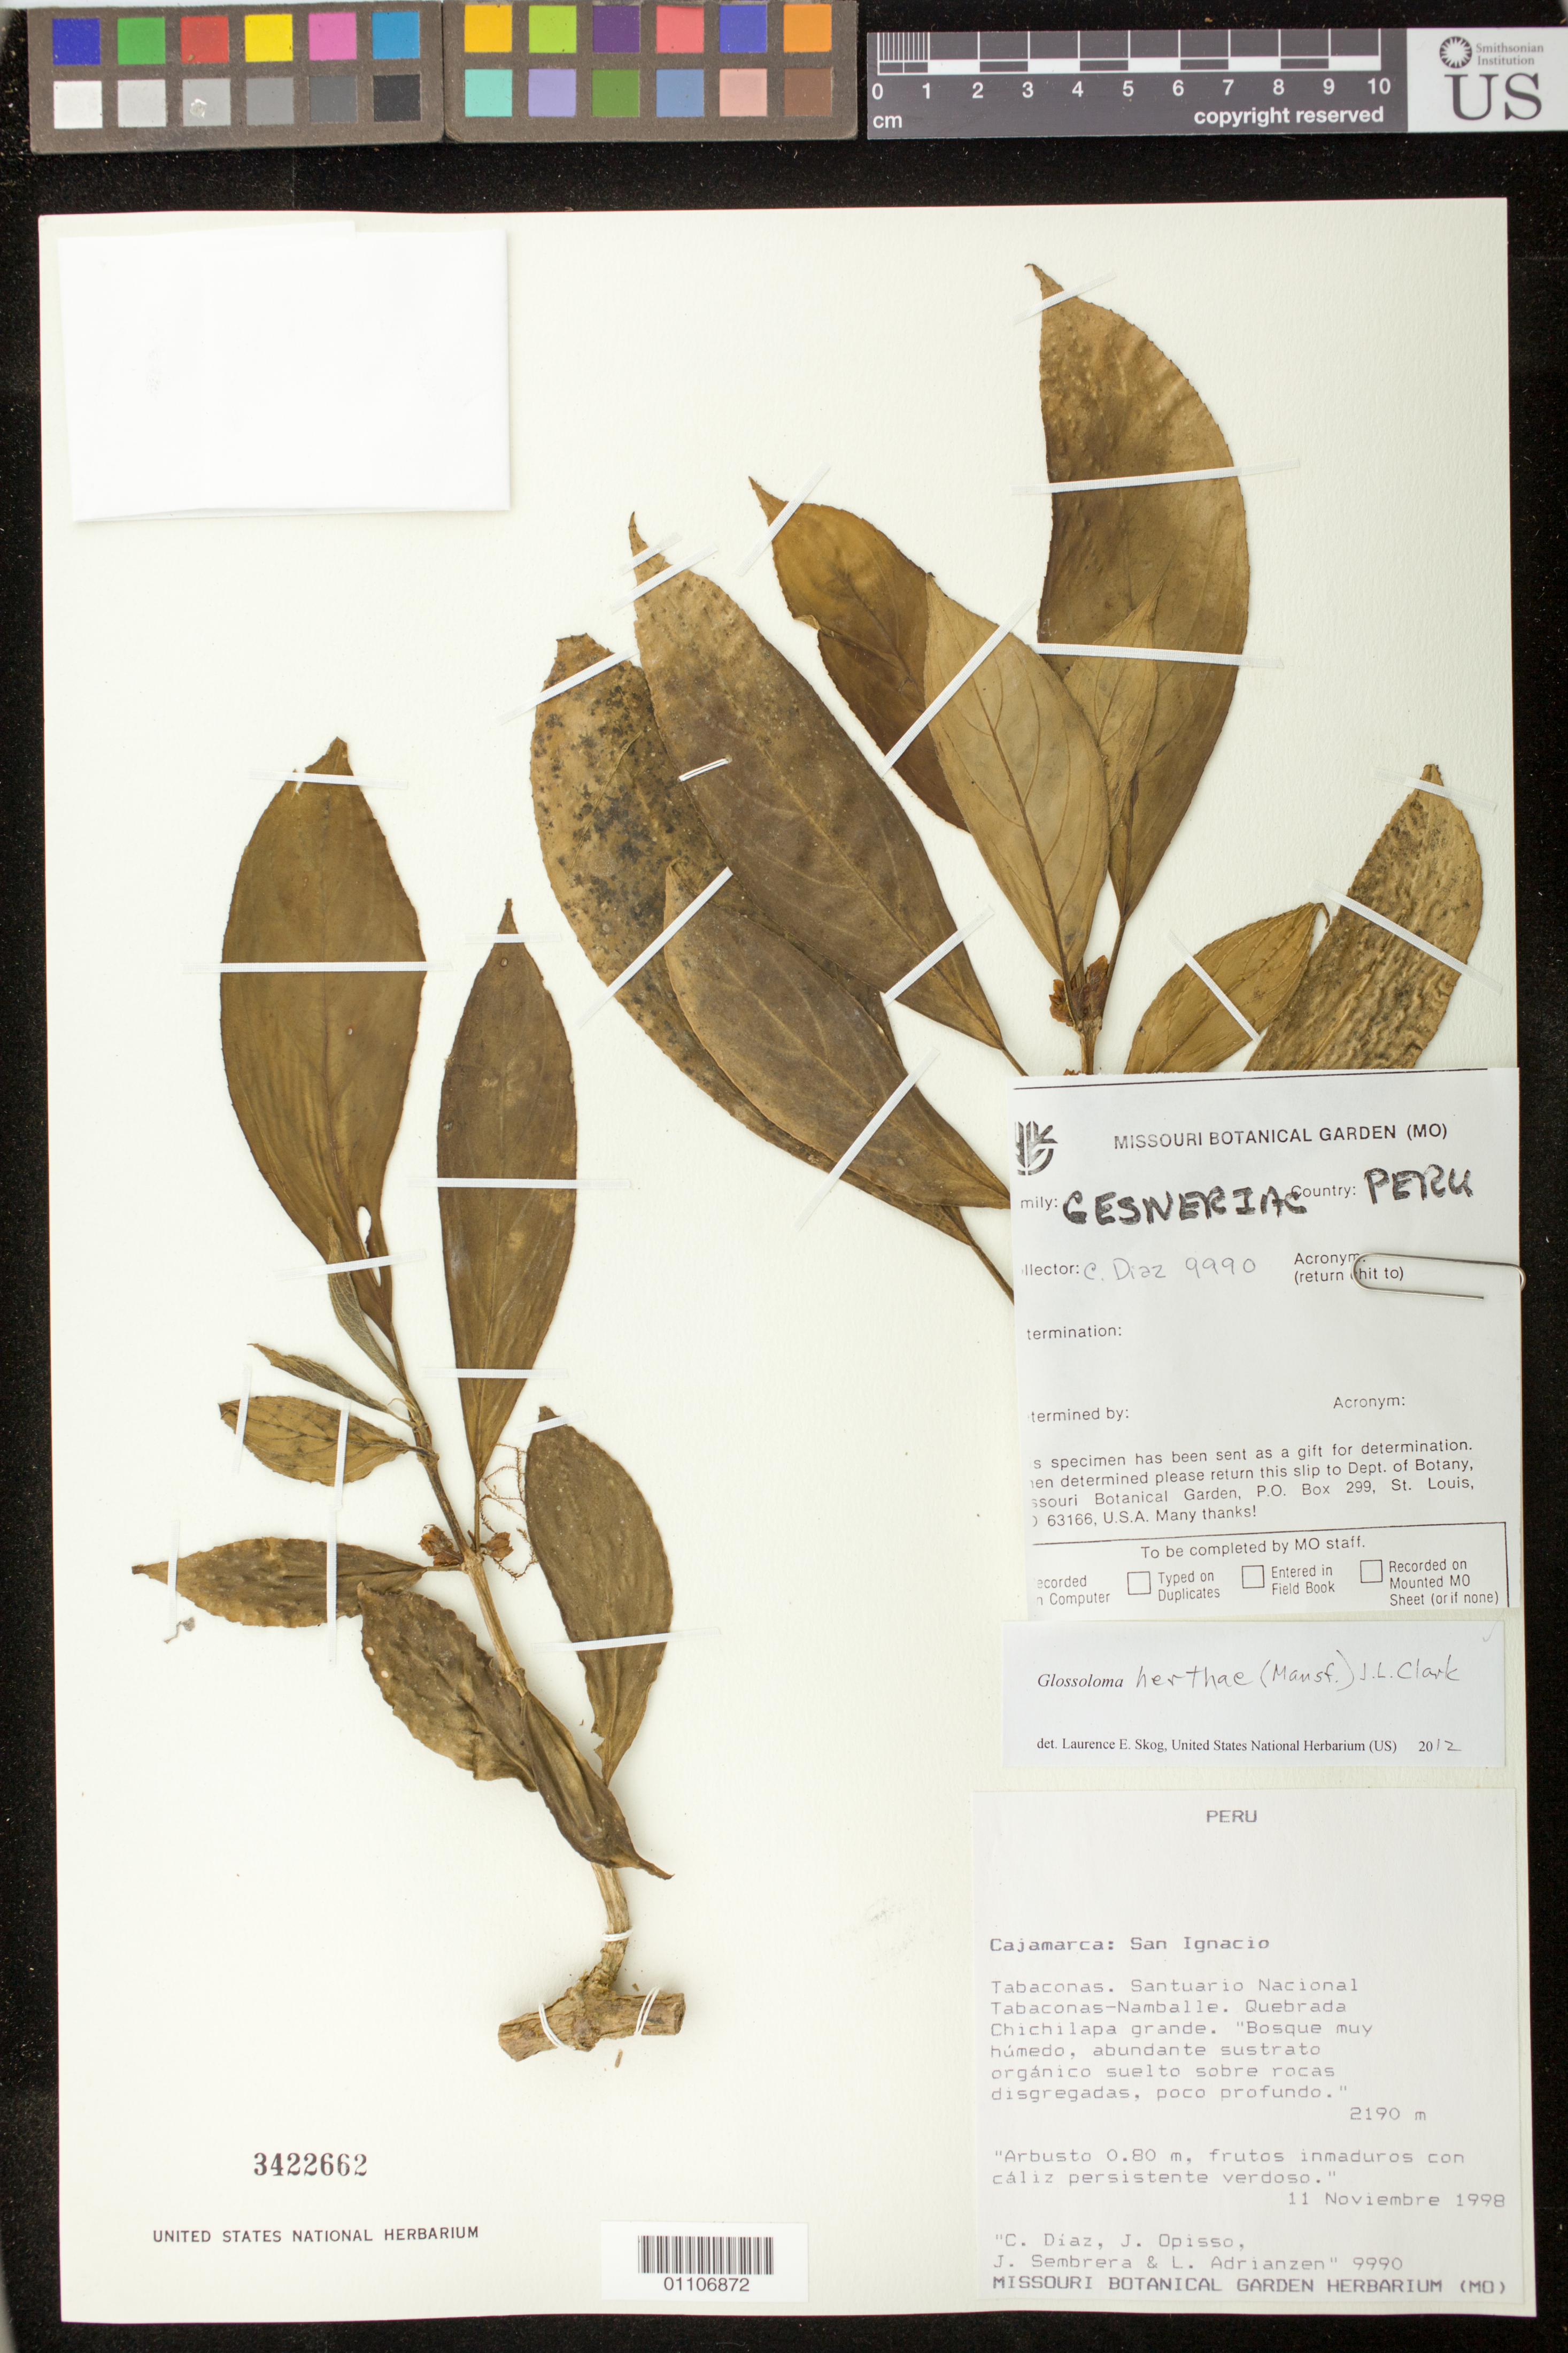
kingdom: Plantae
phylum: Tracheophyta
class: Magnoliopsida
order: Lamiales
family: Gesneriaceae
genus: Glossoloma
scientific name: Glossoloma herthae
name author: (Mansf.) J.L. Clark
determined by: Skog, Laurence E.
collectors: C. Díaz, J. Opisso, J. Sembrera & L. Adrianzen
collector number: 9990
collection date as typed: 11 Nov 1998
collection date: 1998-11-11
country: Peru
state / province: Cajamarca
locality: San Ignacio: Tabaconas. Santuario Nacional Tabaconas-Namballe. Quebrada Chichilapa grande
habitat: Bosque muy humedo, abundate sustrato organico suelto sobre rocas disgregadas, poco profundo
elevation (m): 2190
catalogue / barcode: US 3422662